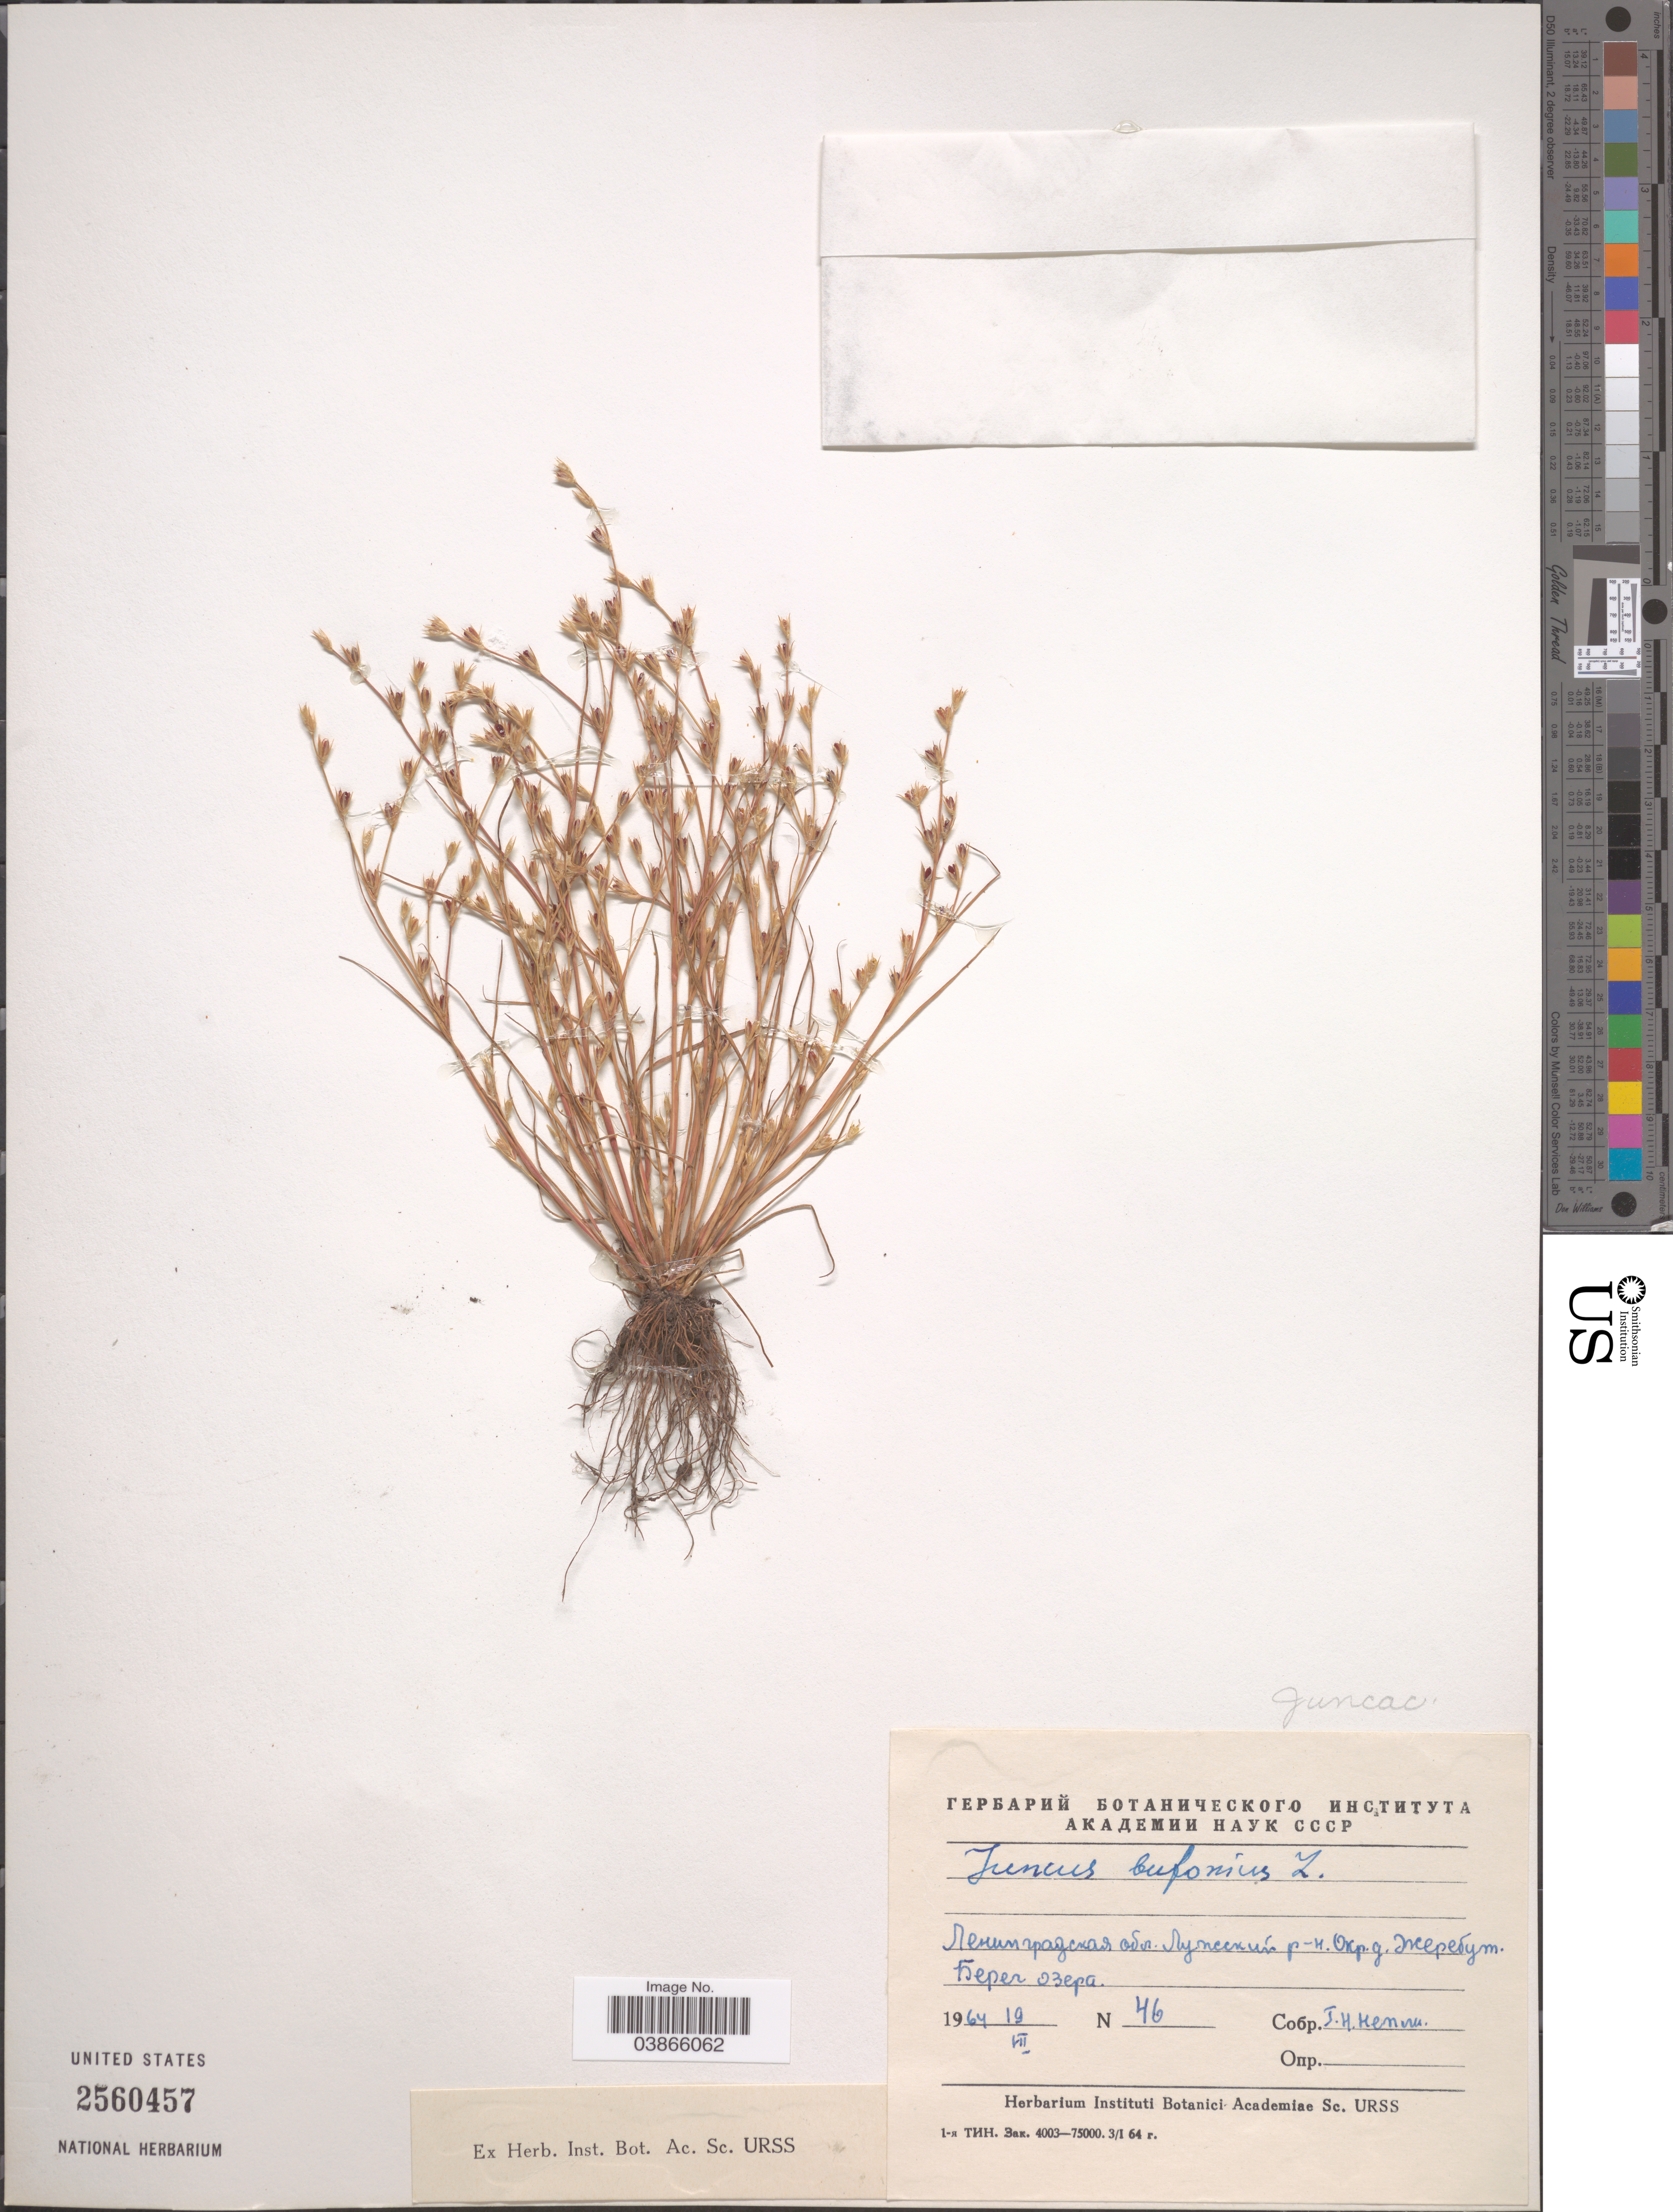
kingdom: Plantae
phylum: Tracheophyta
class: Liliopsida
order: Poales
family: Juncaceae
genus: Juncus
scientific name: Juncus bufonius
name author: L.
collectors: X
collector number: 46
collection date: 1964-07-19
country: Russian Federation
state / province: Leningrad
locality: Luzhskiy Rayon, vicinity of village Zherebut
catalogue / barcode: US 2560457